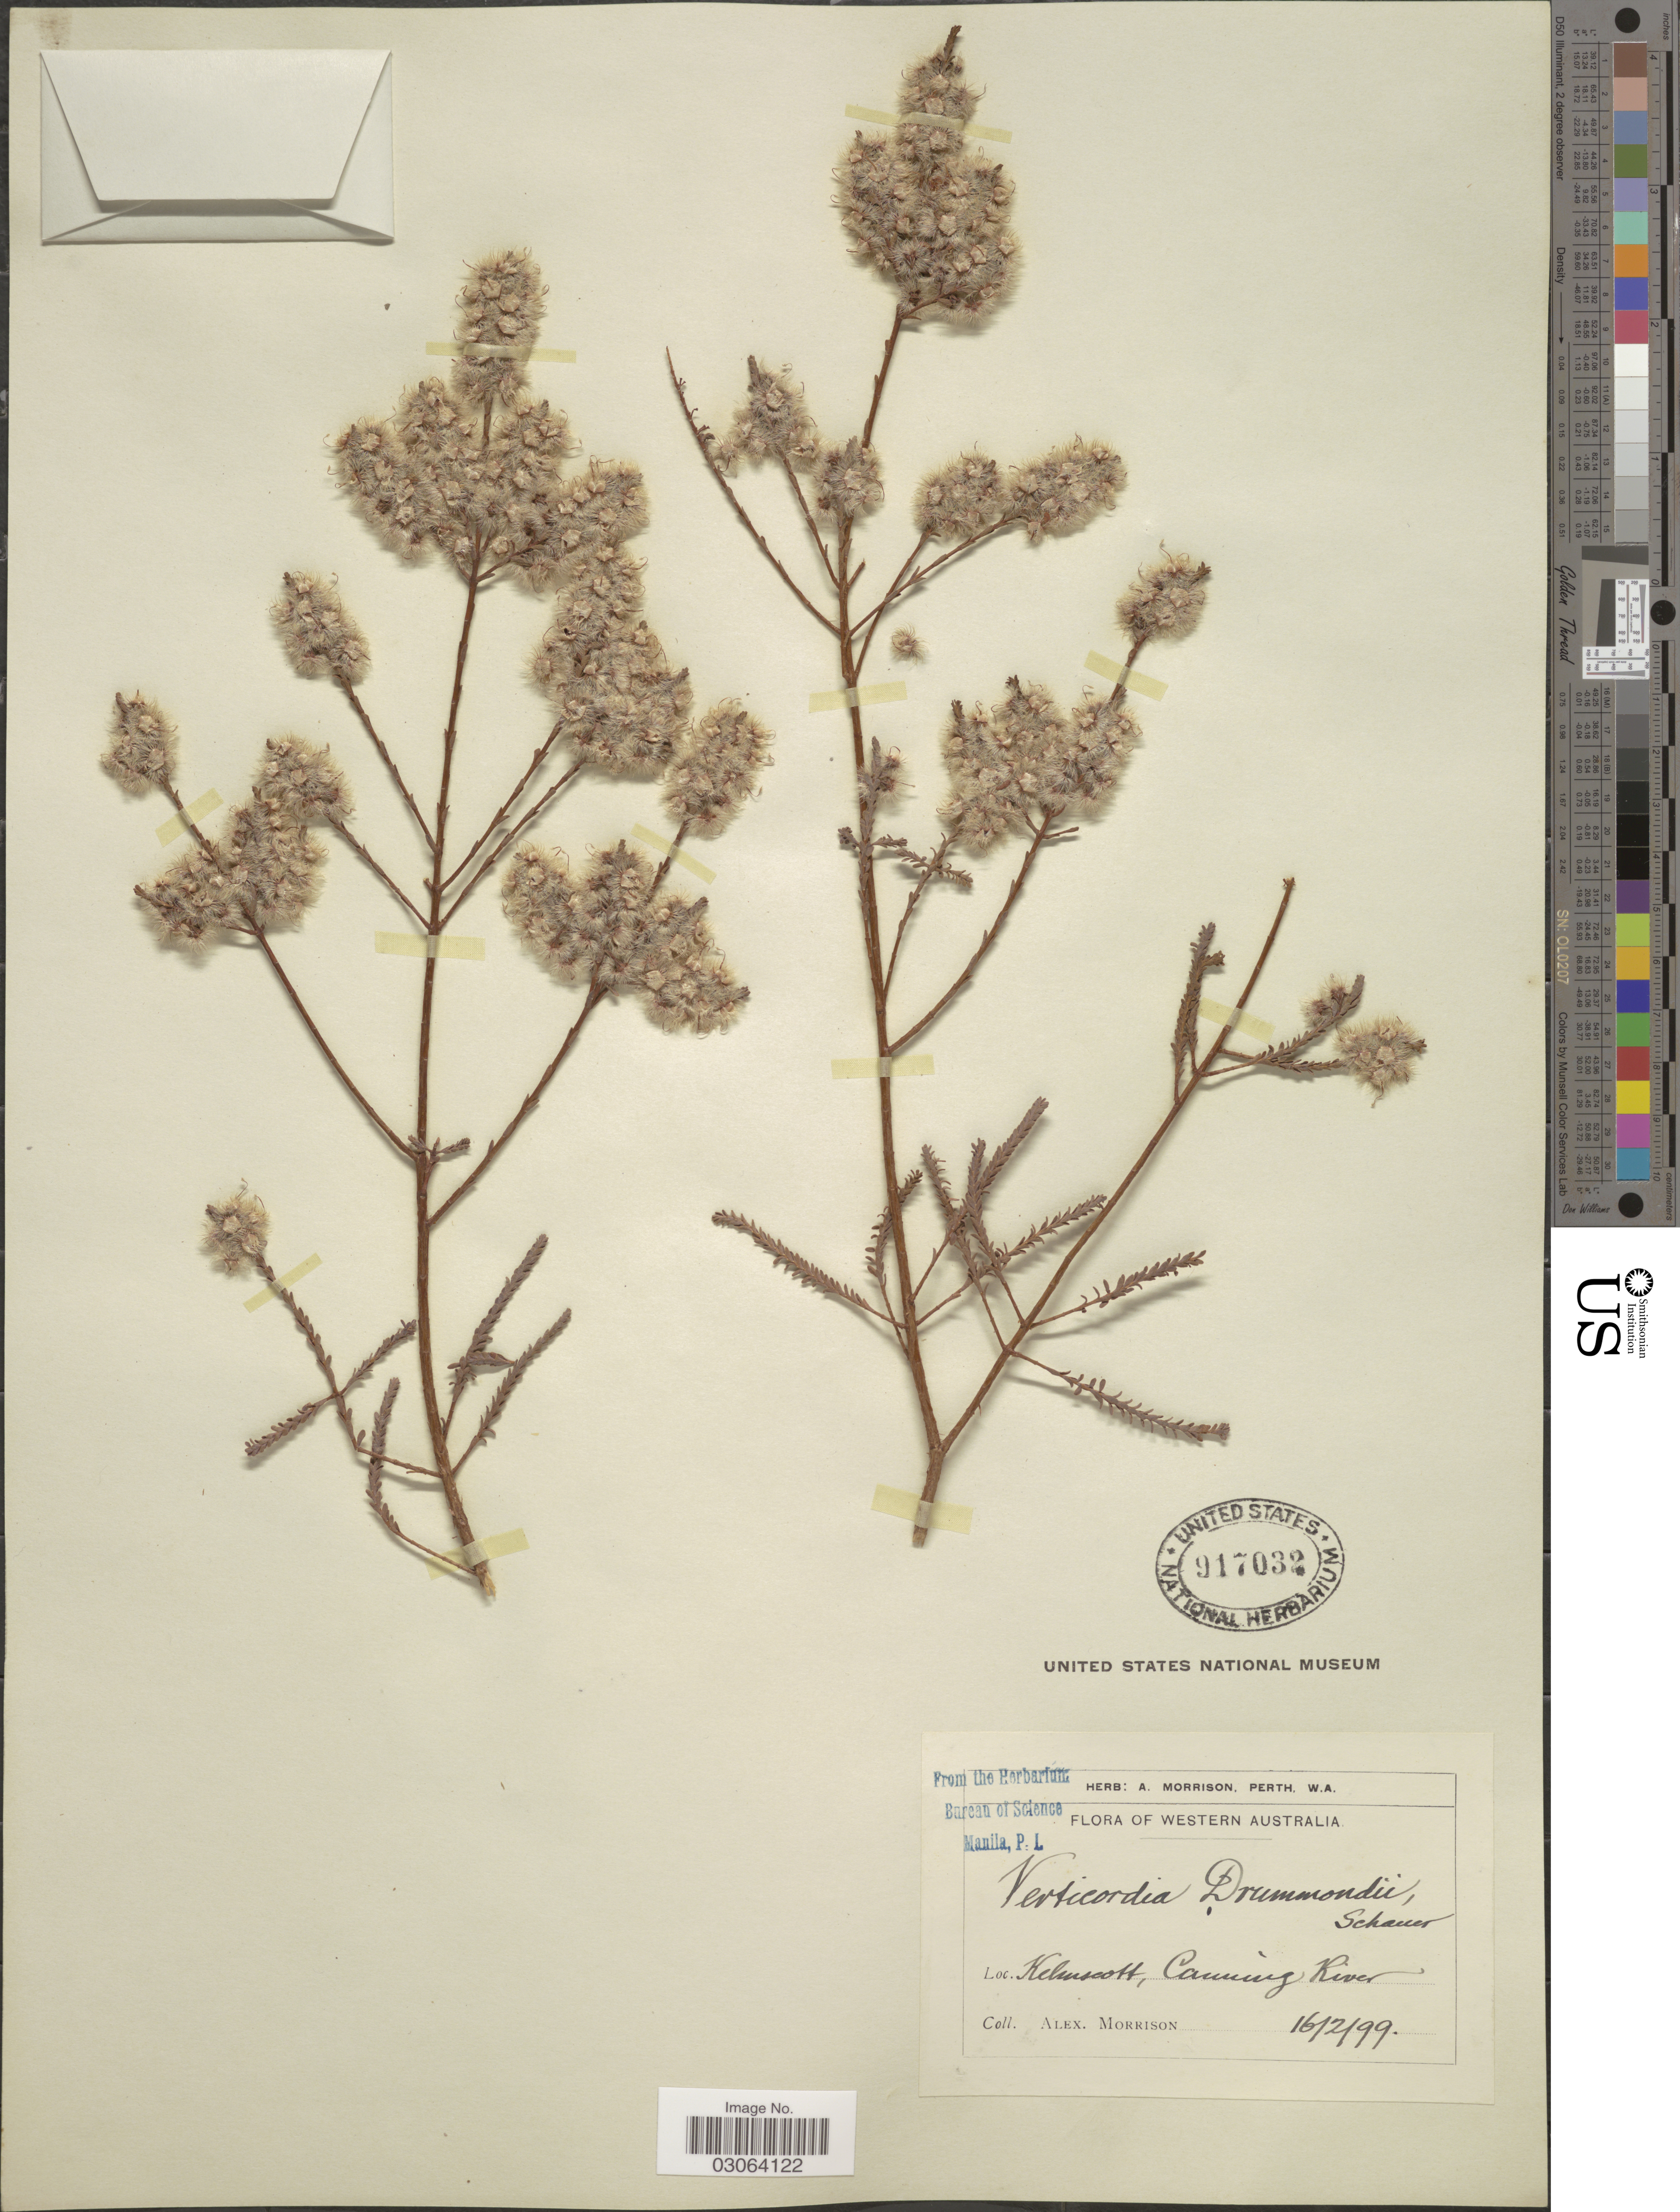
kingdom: Plantae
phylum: Tracheophyta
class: Magnoliopsida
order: Myrtales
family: Myrtaceae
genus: Verticordia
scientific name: Verticordia drummondii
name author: Schauer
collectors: A. Morrison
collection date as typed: Transcribed d/m/y: 16/2/99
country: Australia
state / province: Western Australia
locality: Kelmscott, Canning River.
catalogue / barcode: US 917032